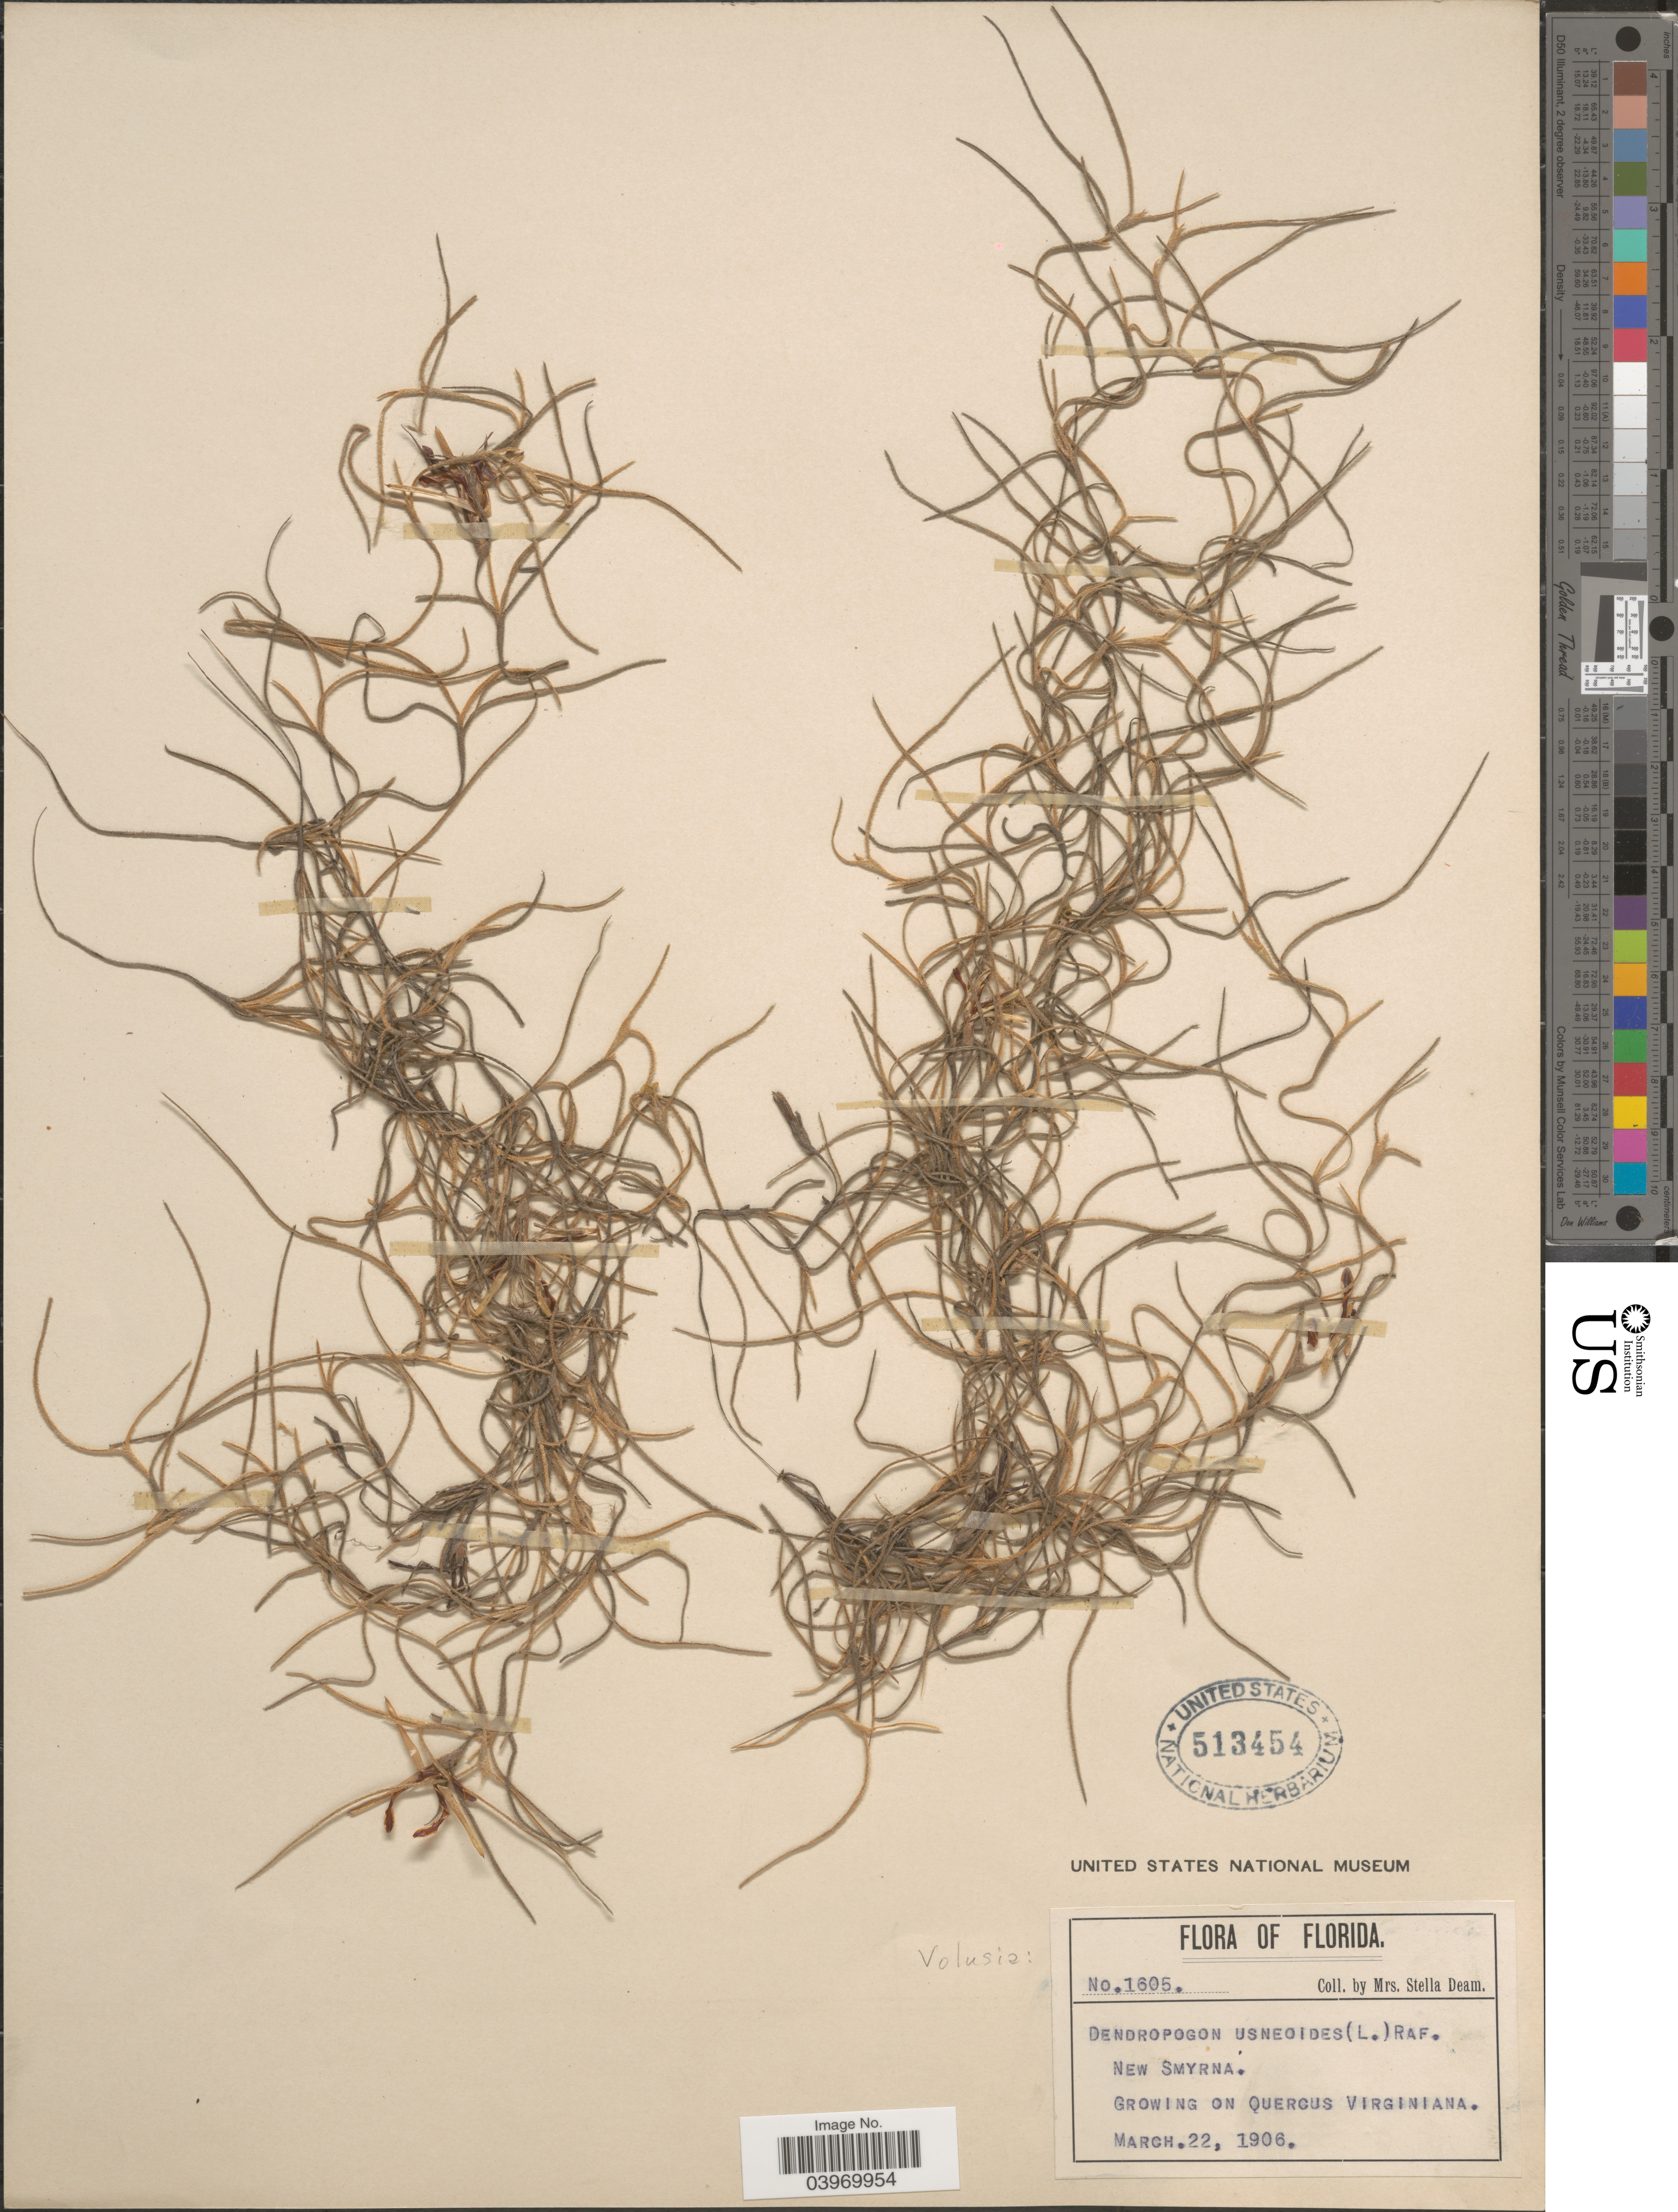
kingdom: Plantae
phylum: Tracheophyta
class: Liliopsida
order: Poales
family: Bromeliaceae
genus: Tillandsia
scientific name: Tillandsia usneoides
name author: (L.) L.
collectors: S. A. Deam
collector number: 1605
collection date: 1906-03-22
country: United States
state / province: Florida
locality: Volusia. New Smyrna.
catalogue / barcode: US 513454